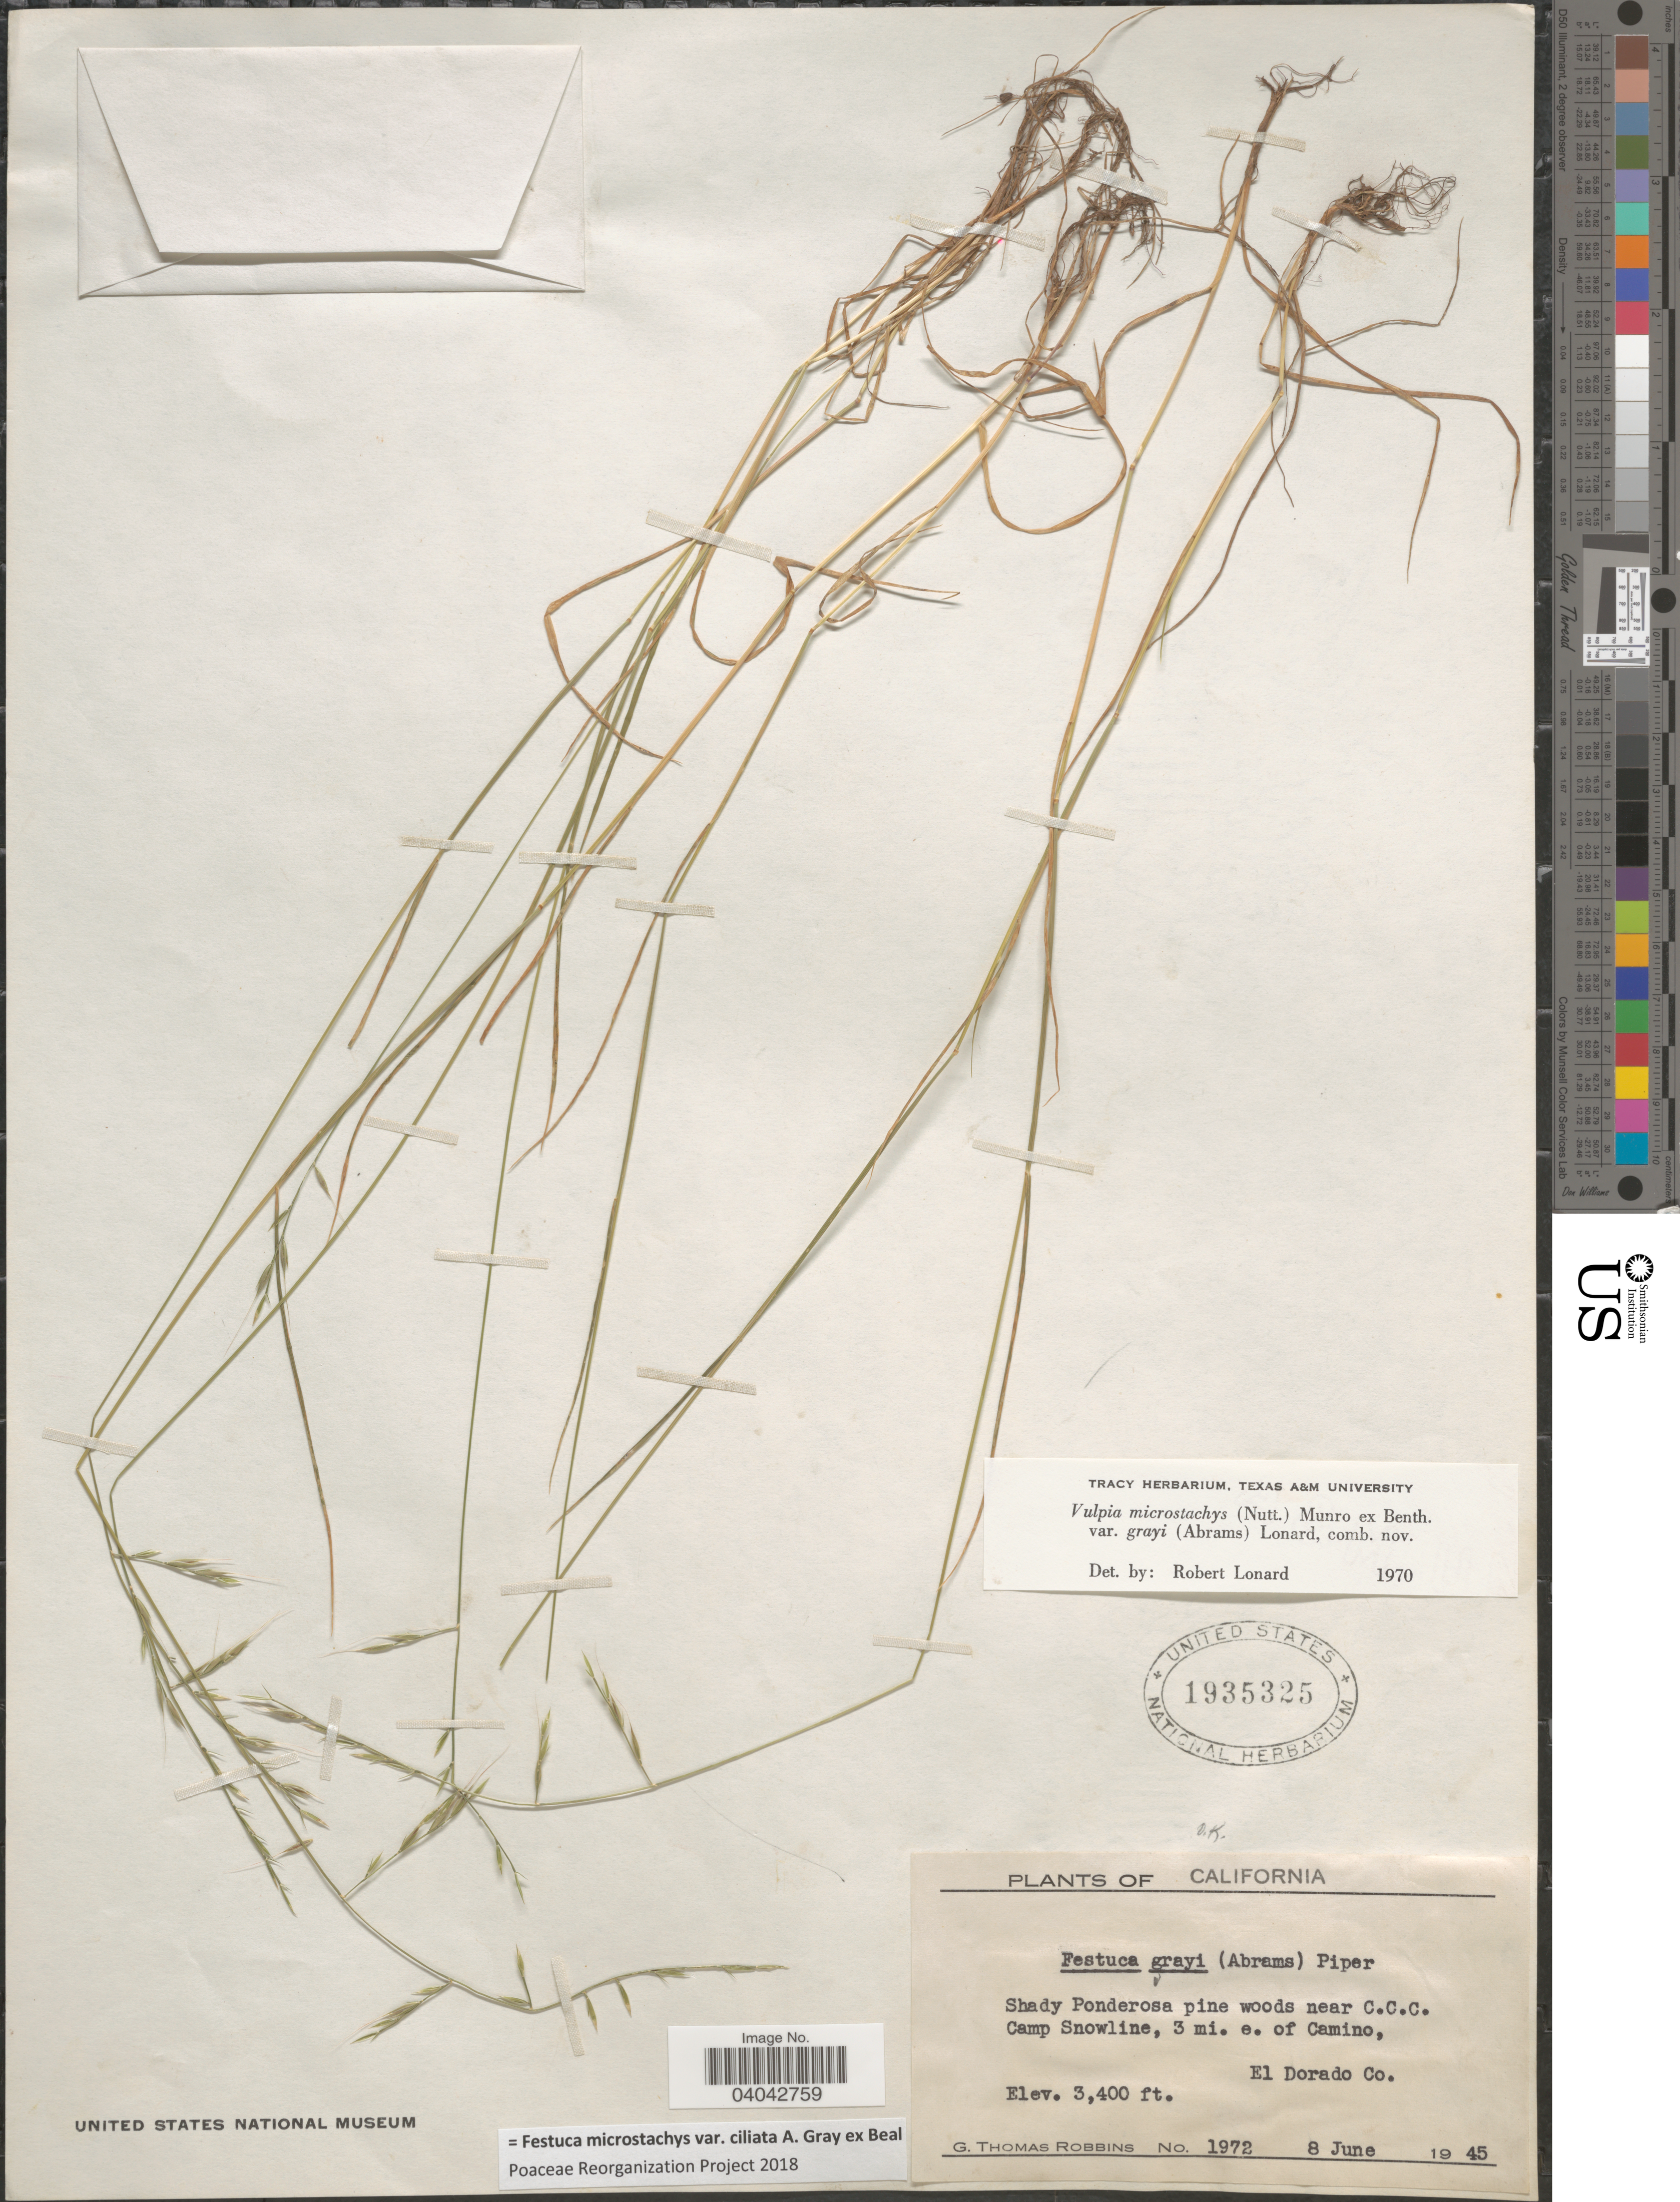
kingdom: Plantae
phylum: Tracheophyta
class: Liliopsida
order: Poales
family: Poaceae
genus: Festuca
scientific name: Festuca microstachys var. ciliata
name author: A. Gray ex W.J. Beal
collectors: G. T. Robbins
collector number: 1972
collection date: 1945-06-08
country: United States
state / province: California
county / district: El Dorado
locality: Shady Ponderosa pine woods near C.C.C. Camp Snowline, 3 mi. e. of Camino, El Dorado Co.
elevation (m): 1036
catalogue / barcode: US 1935325